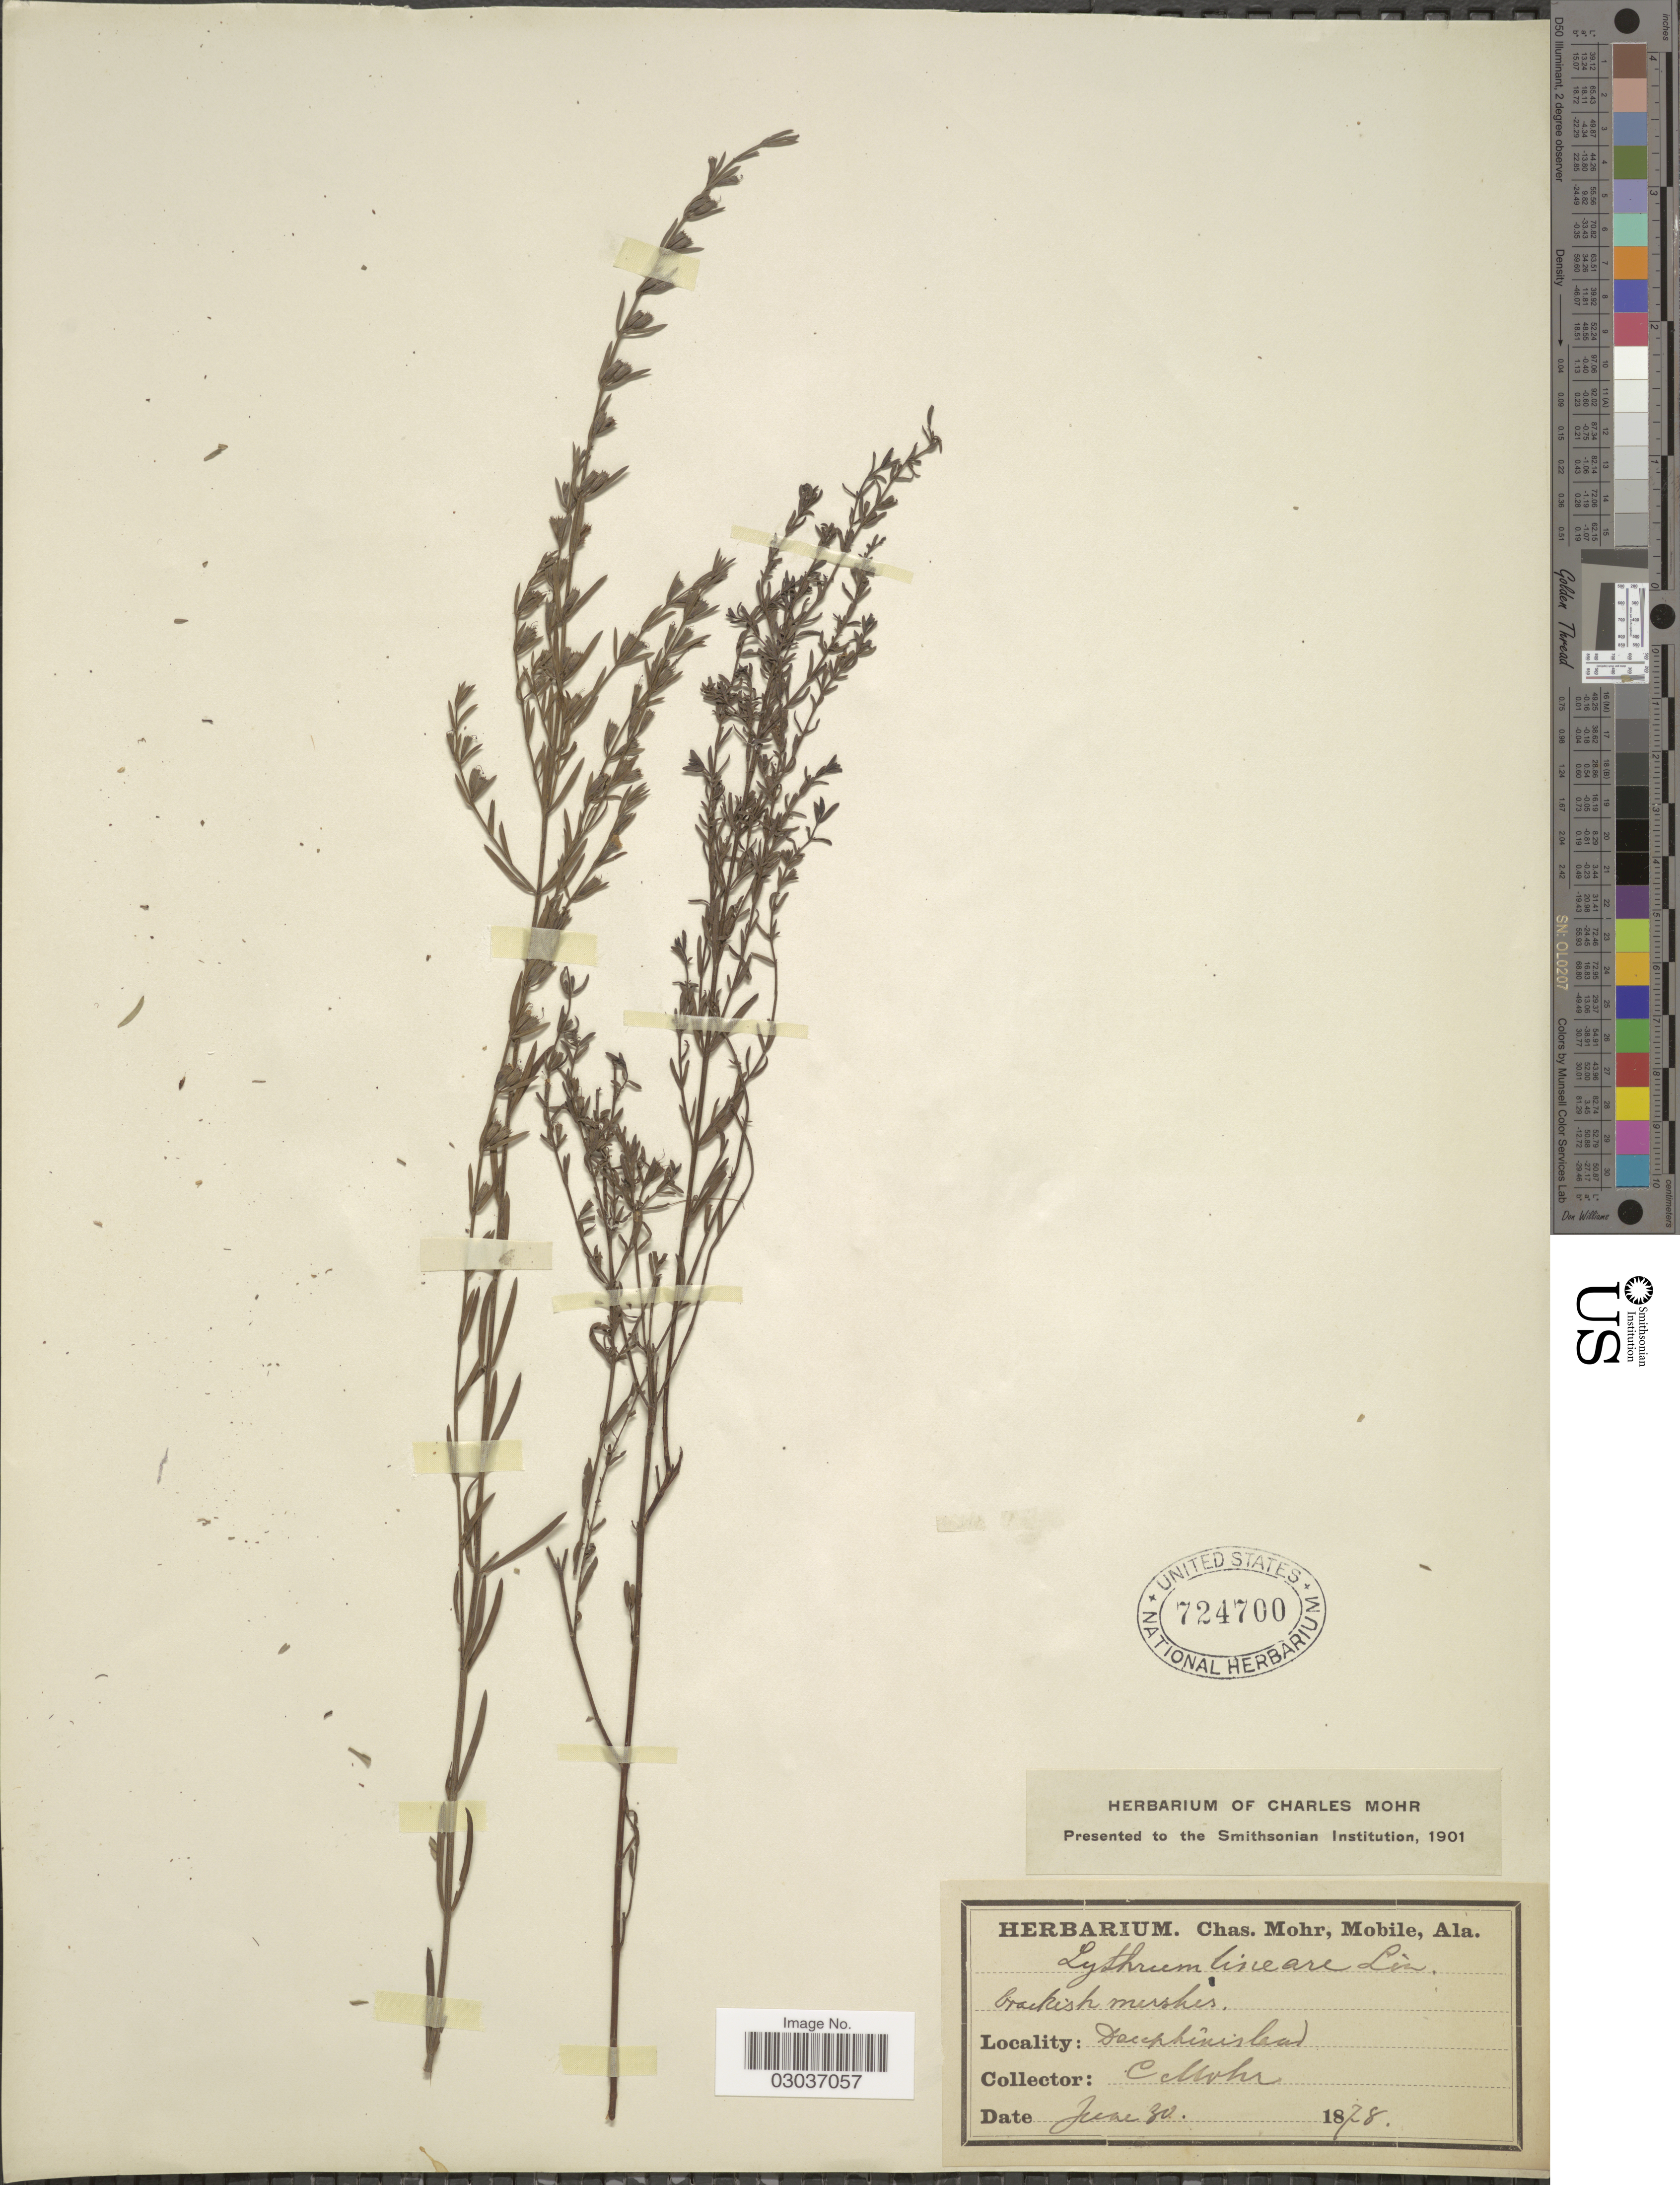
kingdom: Plantae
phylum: Tracheophyta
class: Magnoliopsida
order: Myrtales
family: Lythraceae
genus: Lythrum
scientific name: Lythrum lineare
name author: L.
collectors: C. T. Mohr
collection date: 1878-06-30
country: United States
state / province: Alabama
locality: Dauphin island.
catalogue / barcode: US 724700